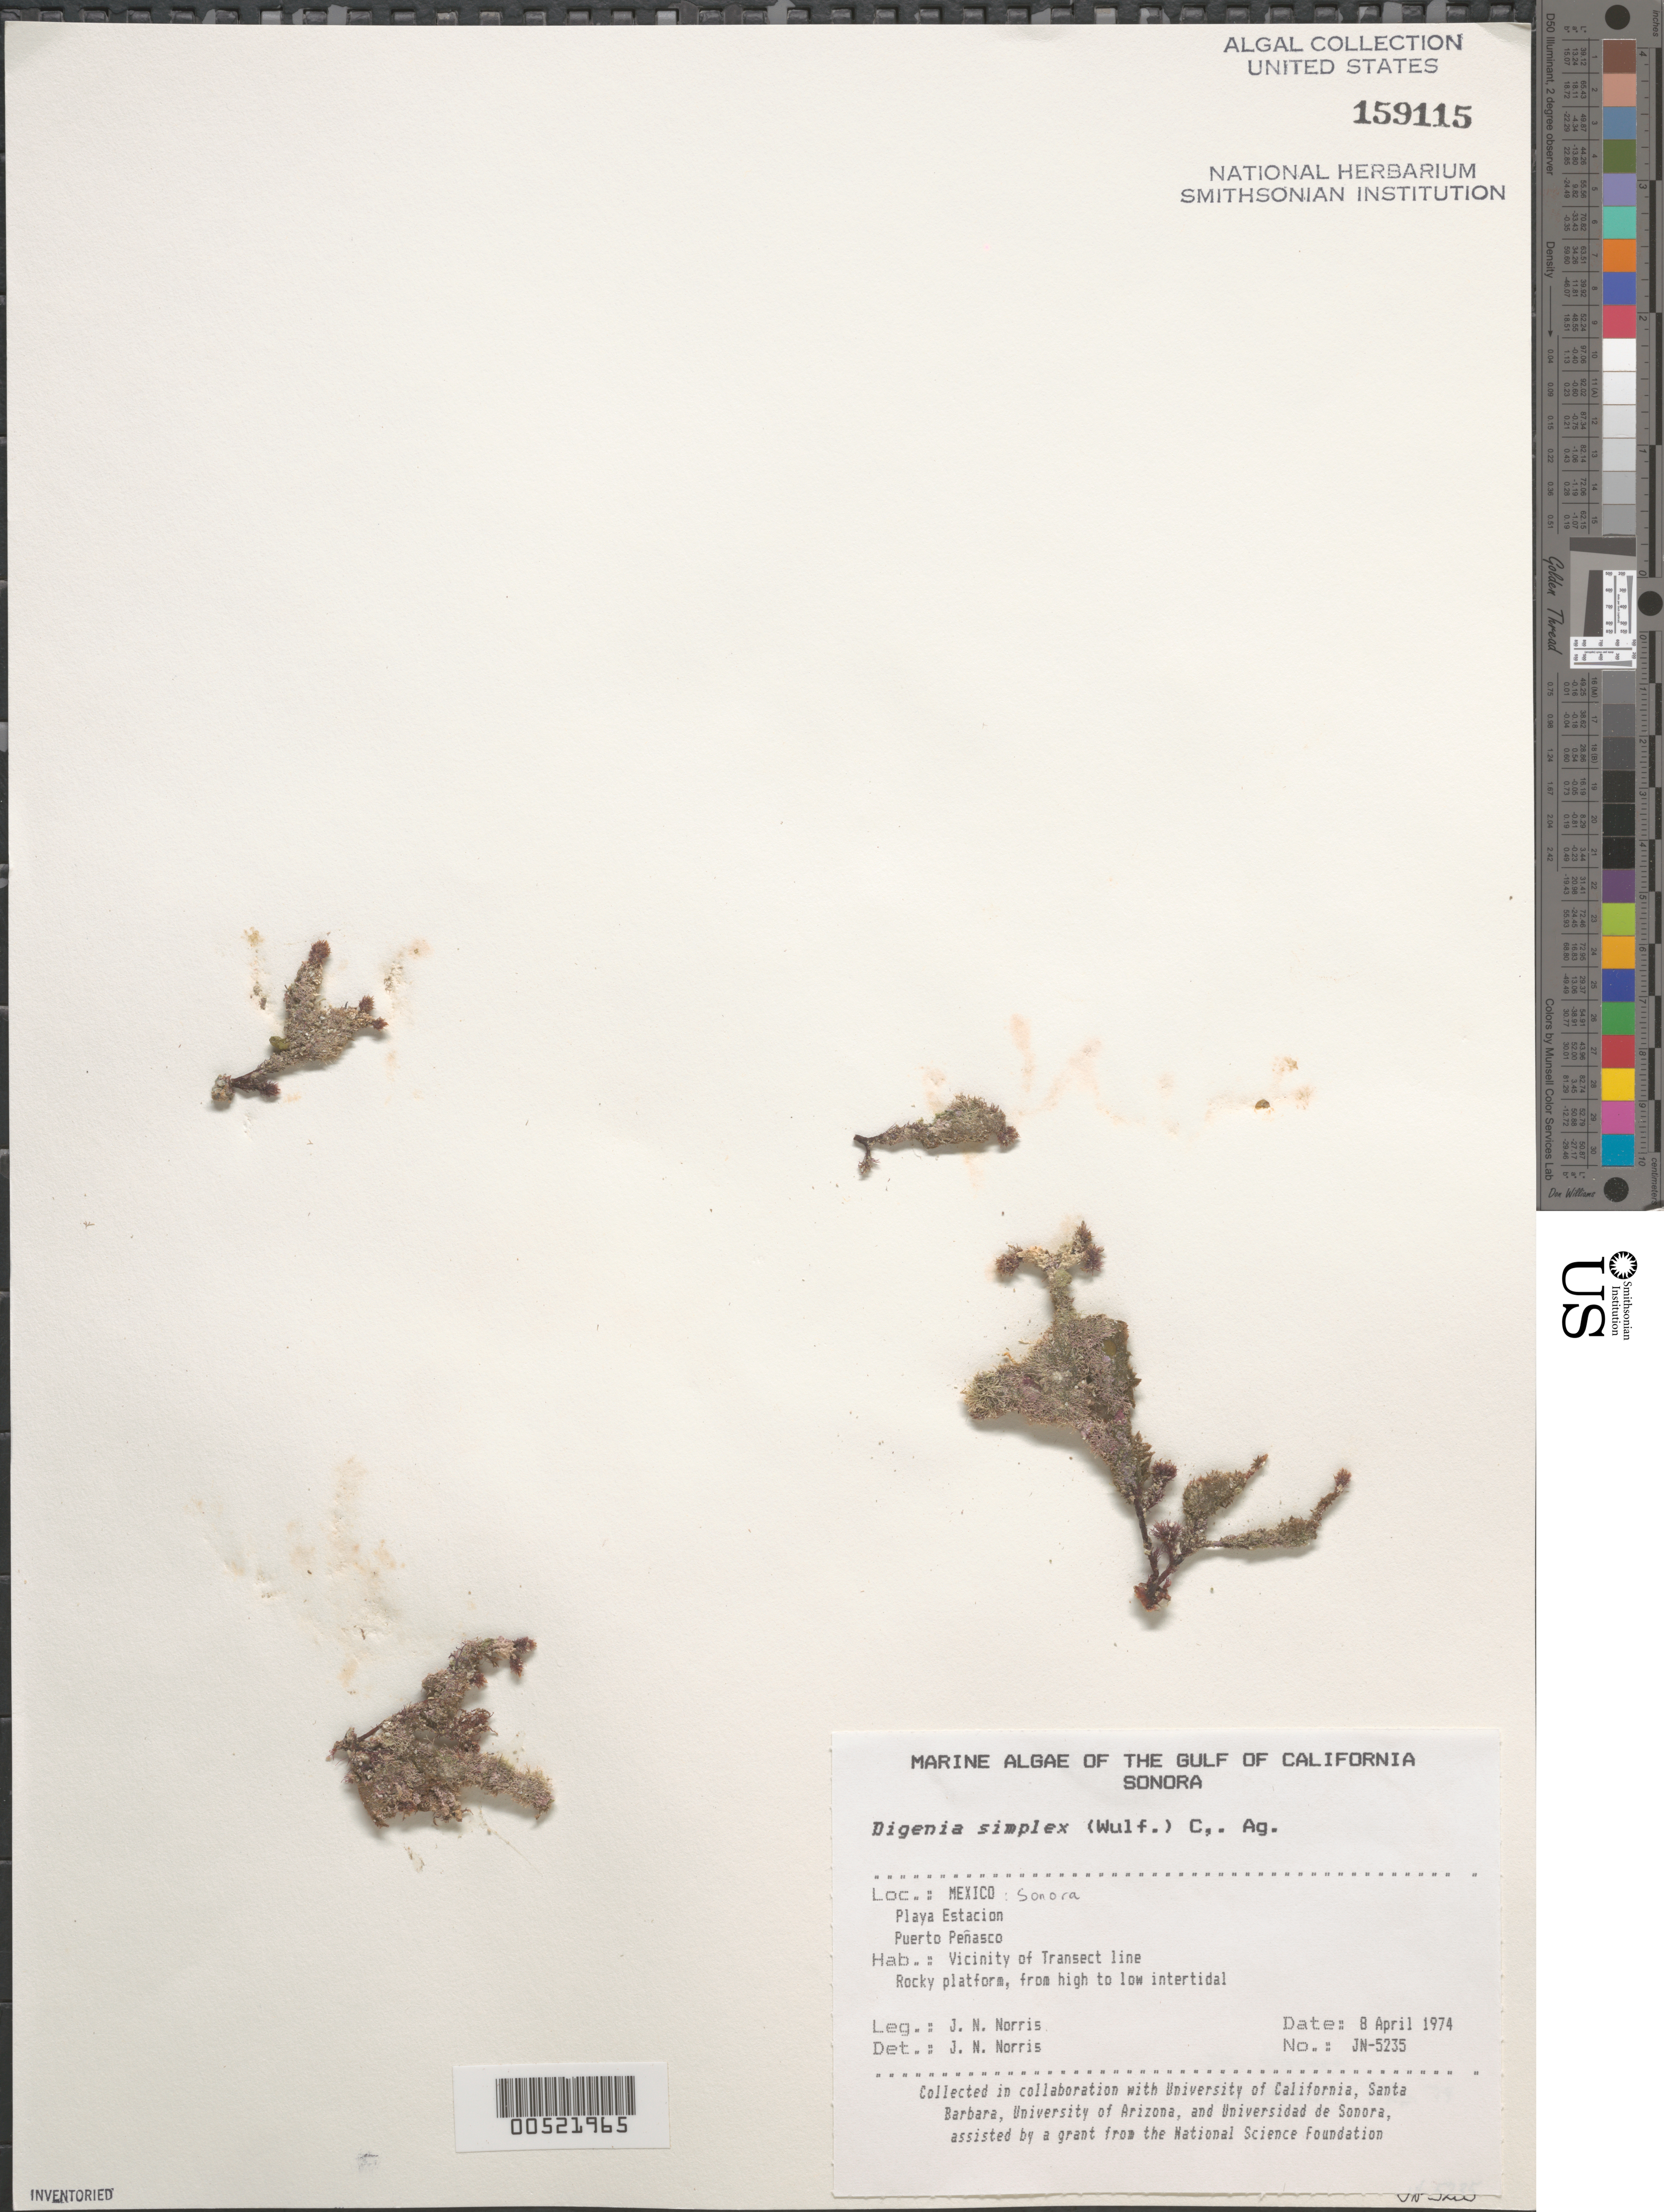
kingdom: Plantae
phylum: Rhodophyta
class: Florideophyceae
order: Ceramiales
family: Rhodomelaceae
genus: Digenea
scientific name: Digenea simplex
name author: (Wulfen) C. Agardh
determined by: Norris, James N.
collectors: J. N. Norris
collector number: JN-5235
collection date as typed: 08 Apr 1974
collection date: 1974-04-08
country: Mexico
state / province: Sonora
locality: Playa Estacion, Puerto Penasco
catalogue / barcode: US 159115